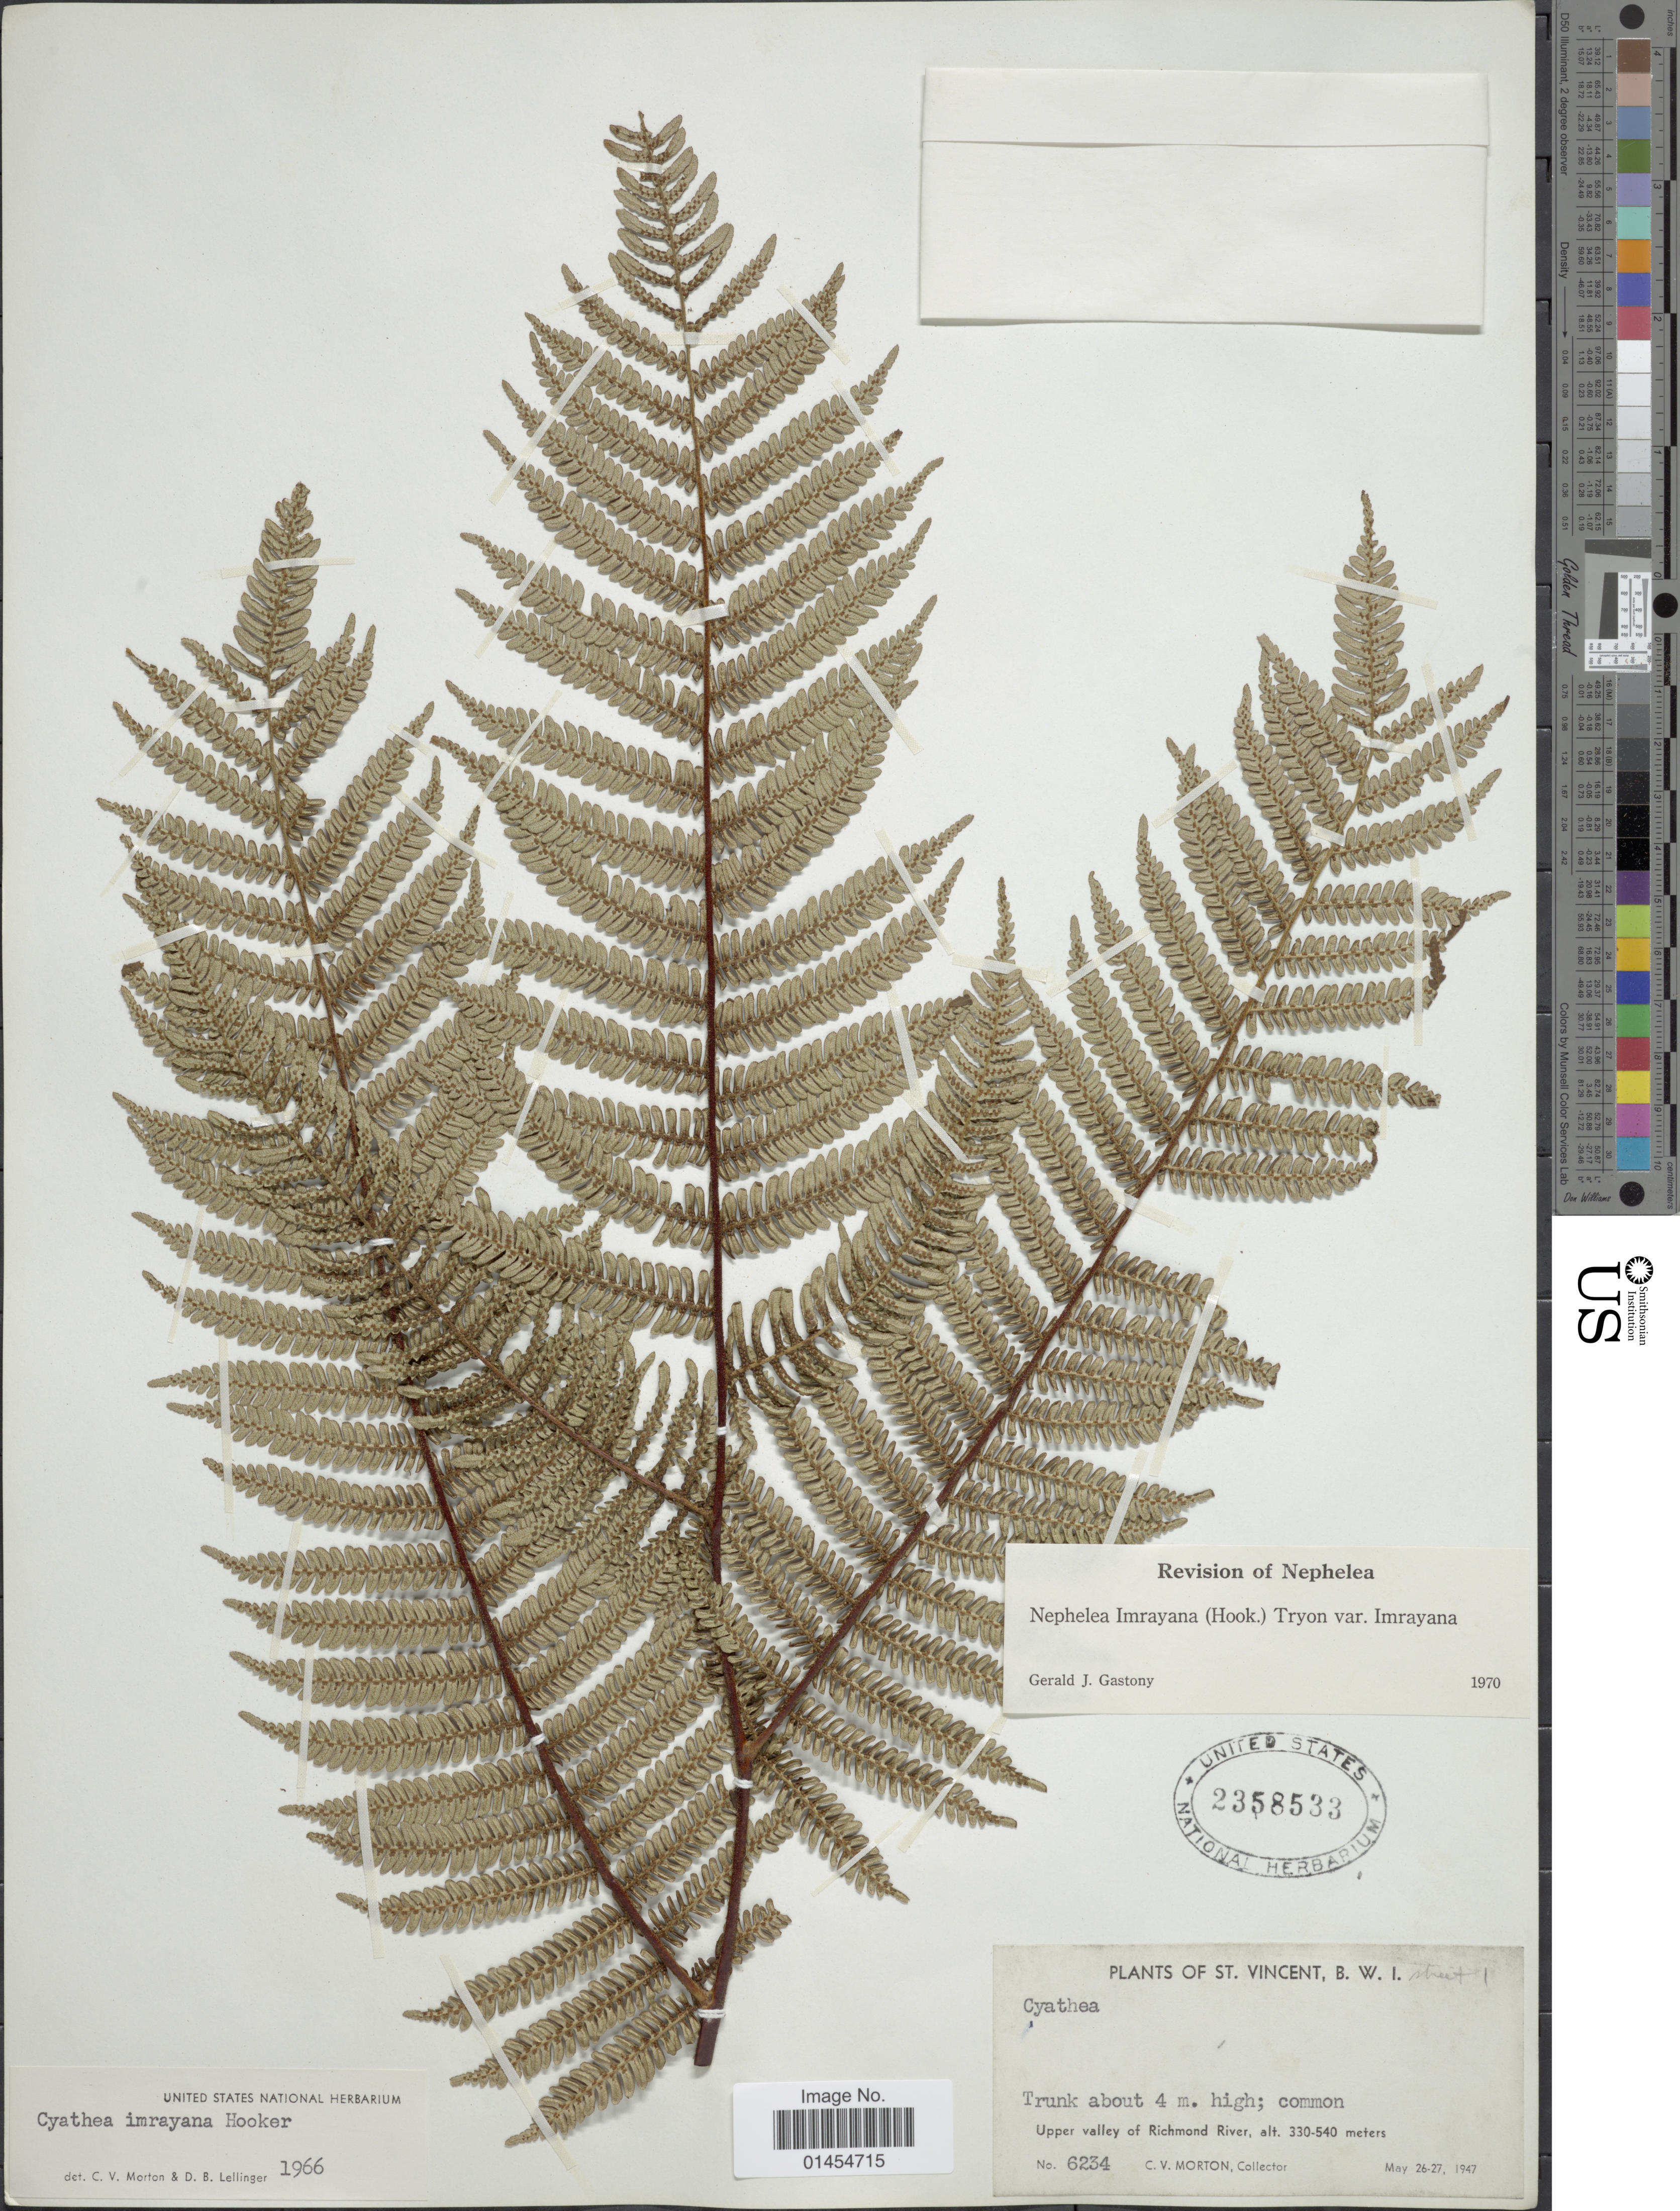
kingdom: Plantae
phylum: Tracheophyta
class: Polypodiopsida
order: Cyatheales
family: Cyatheaceae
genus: Alsophila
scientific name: Alsophila imrayana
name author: (Hook.) D.S. Conant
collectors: C. V. Morton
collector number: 6234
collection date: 1947-05-26/1947-05-27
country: St. Vincent - Grenadines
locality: St. Vincent, B.W.I. Upper valley of Richmond River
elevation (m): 330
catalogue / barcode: US 2358533